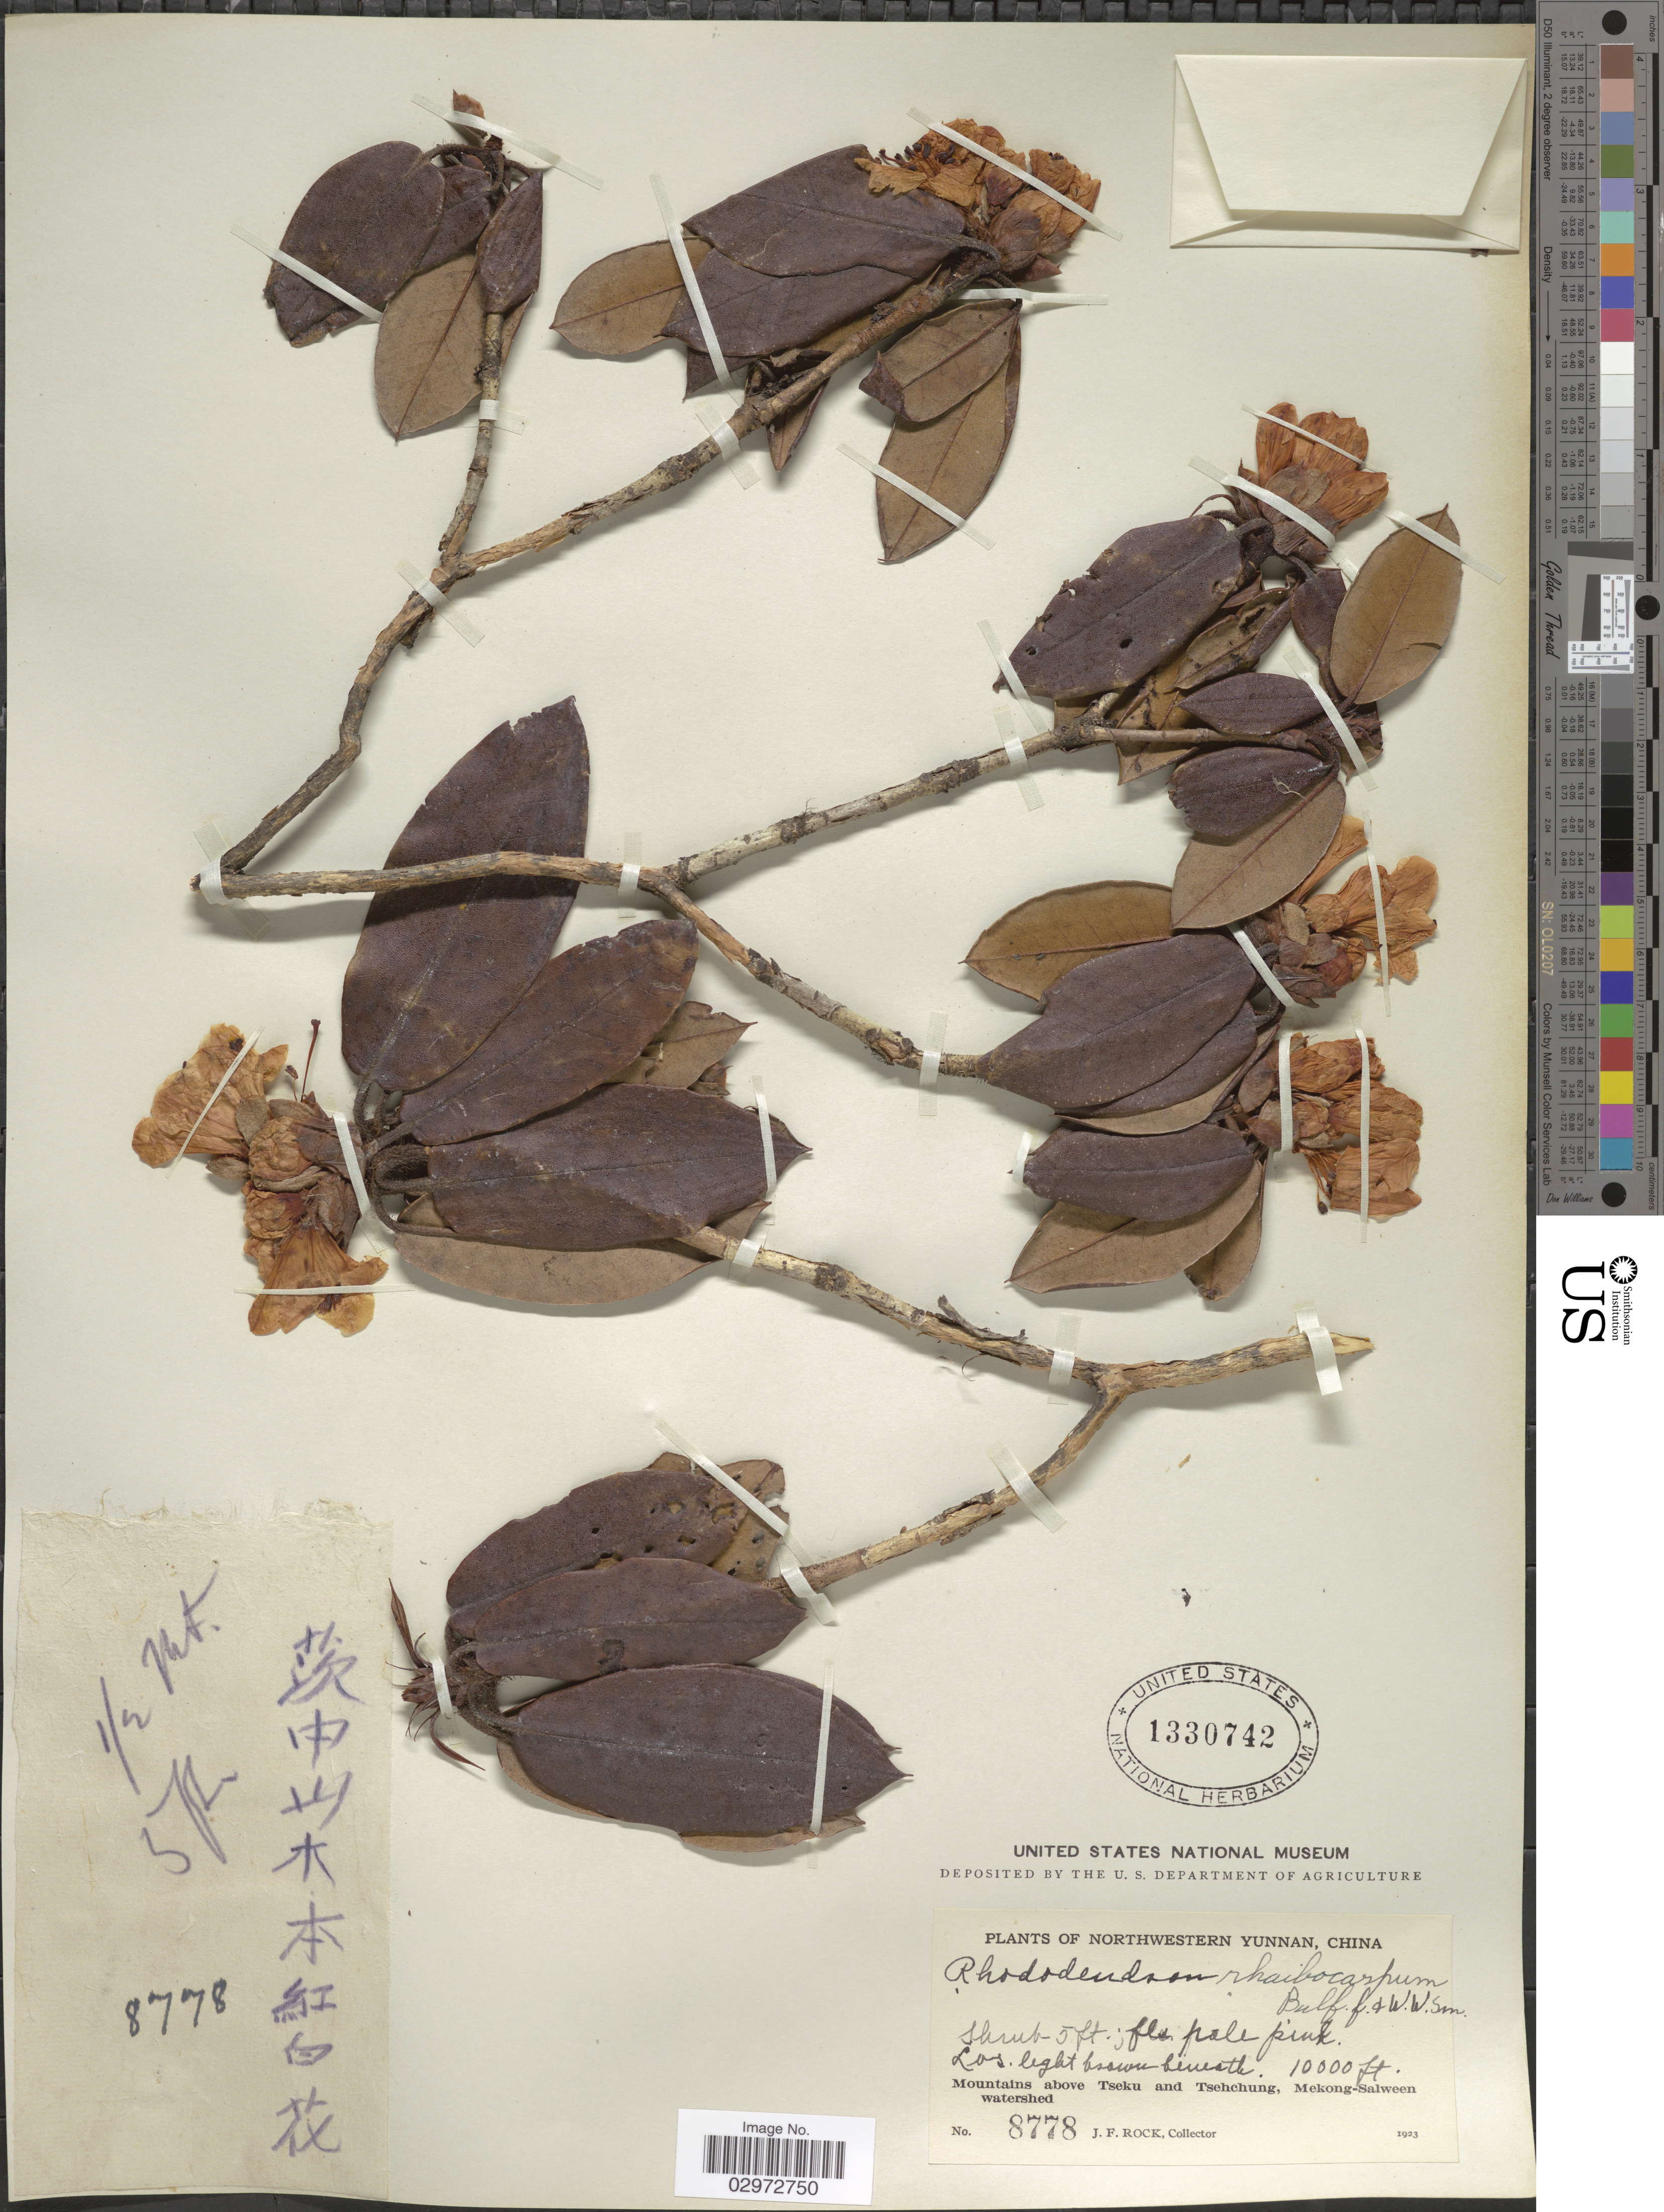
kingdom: Plantae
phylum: Tracheophyta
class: Magnoliopsida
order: Ericales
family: Ericaceae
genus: Rhododendron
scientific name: Rhododendron rhaibocarpum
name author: Balf. f. & W.W. Sm.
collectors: J. Rock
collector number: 8778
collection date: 1923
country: China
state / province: Yunnan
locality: Northwestern Yunnan. Mountains above Tseku and Tsehchung, Mekong-Salween watershed.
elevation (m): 3048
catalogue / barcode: US 1330742